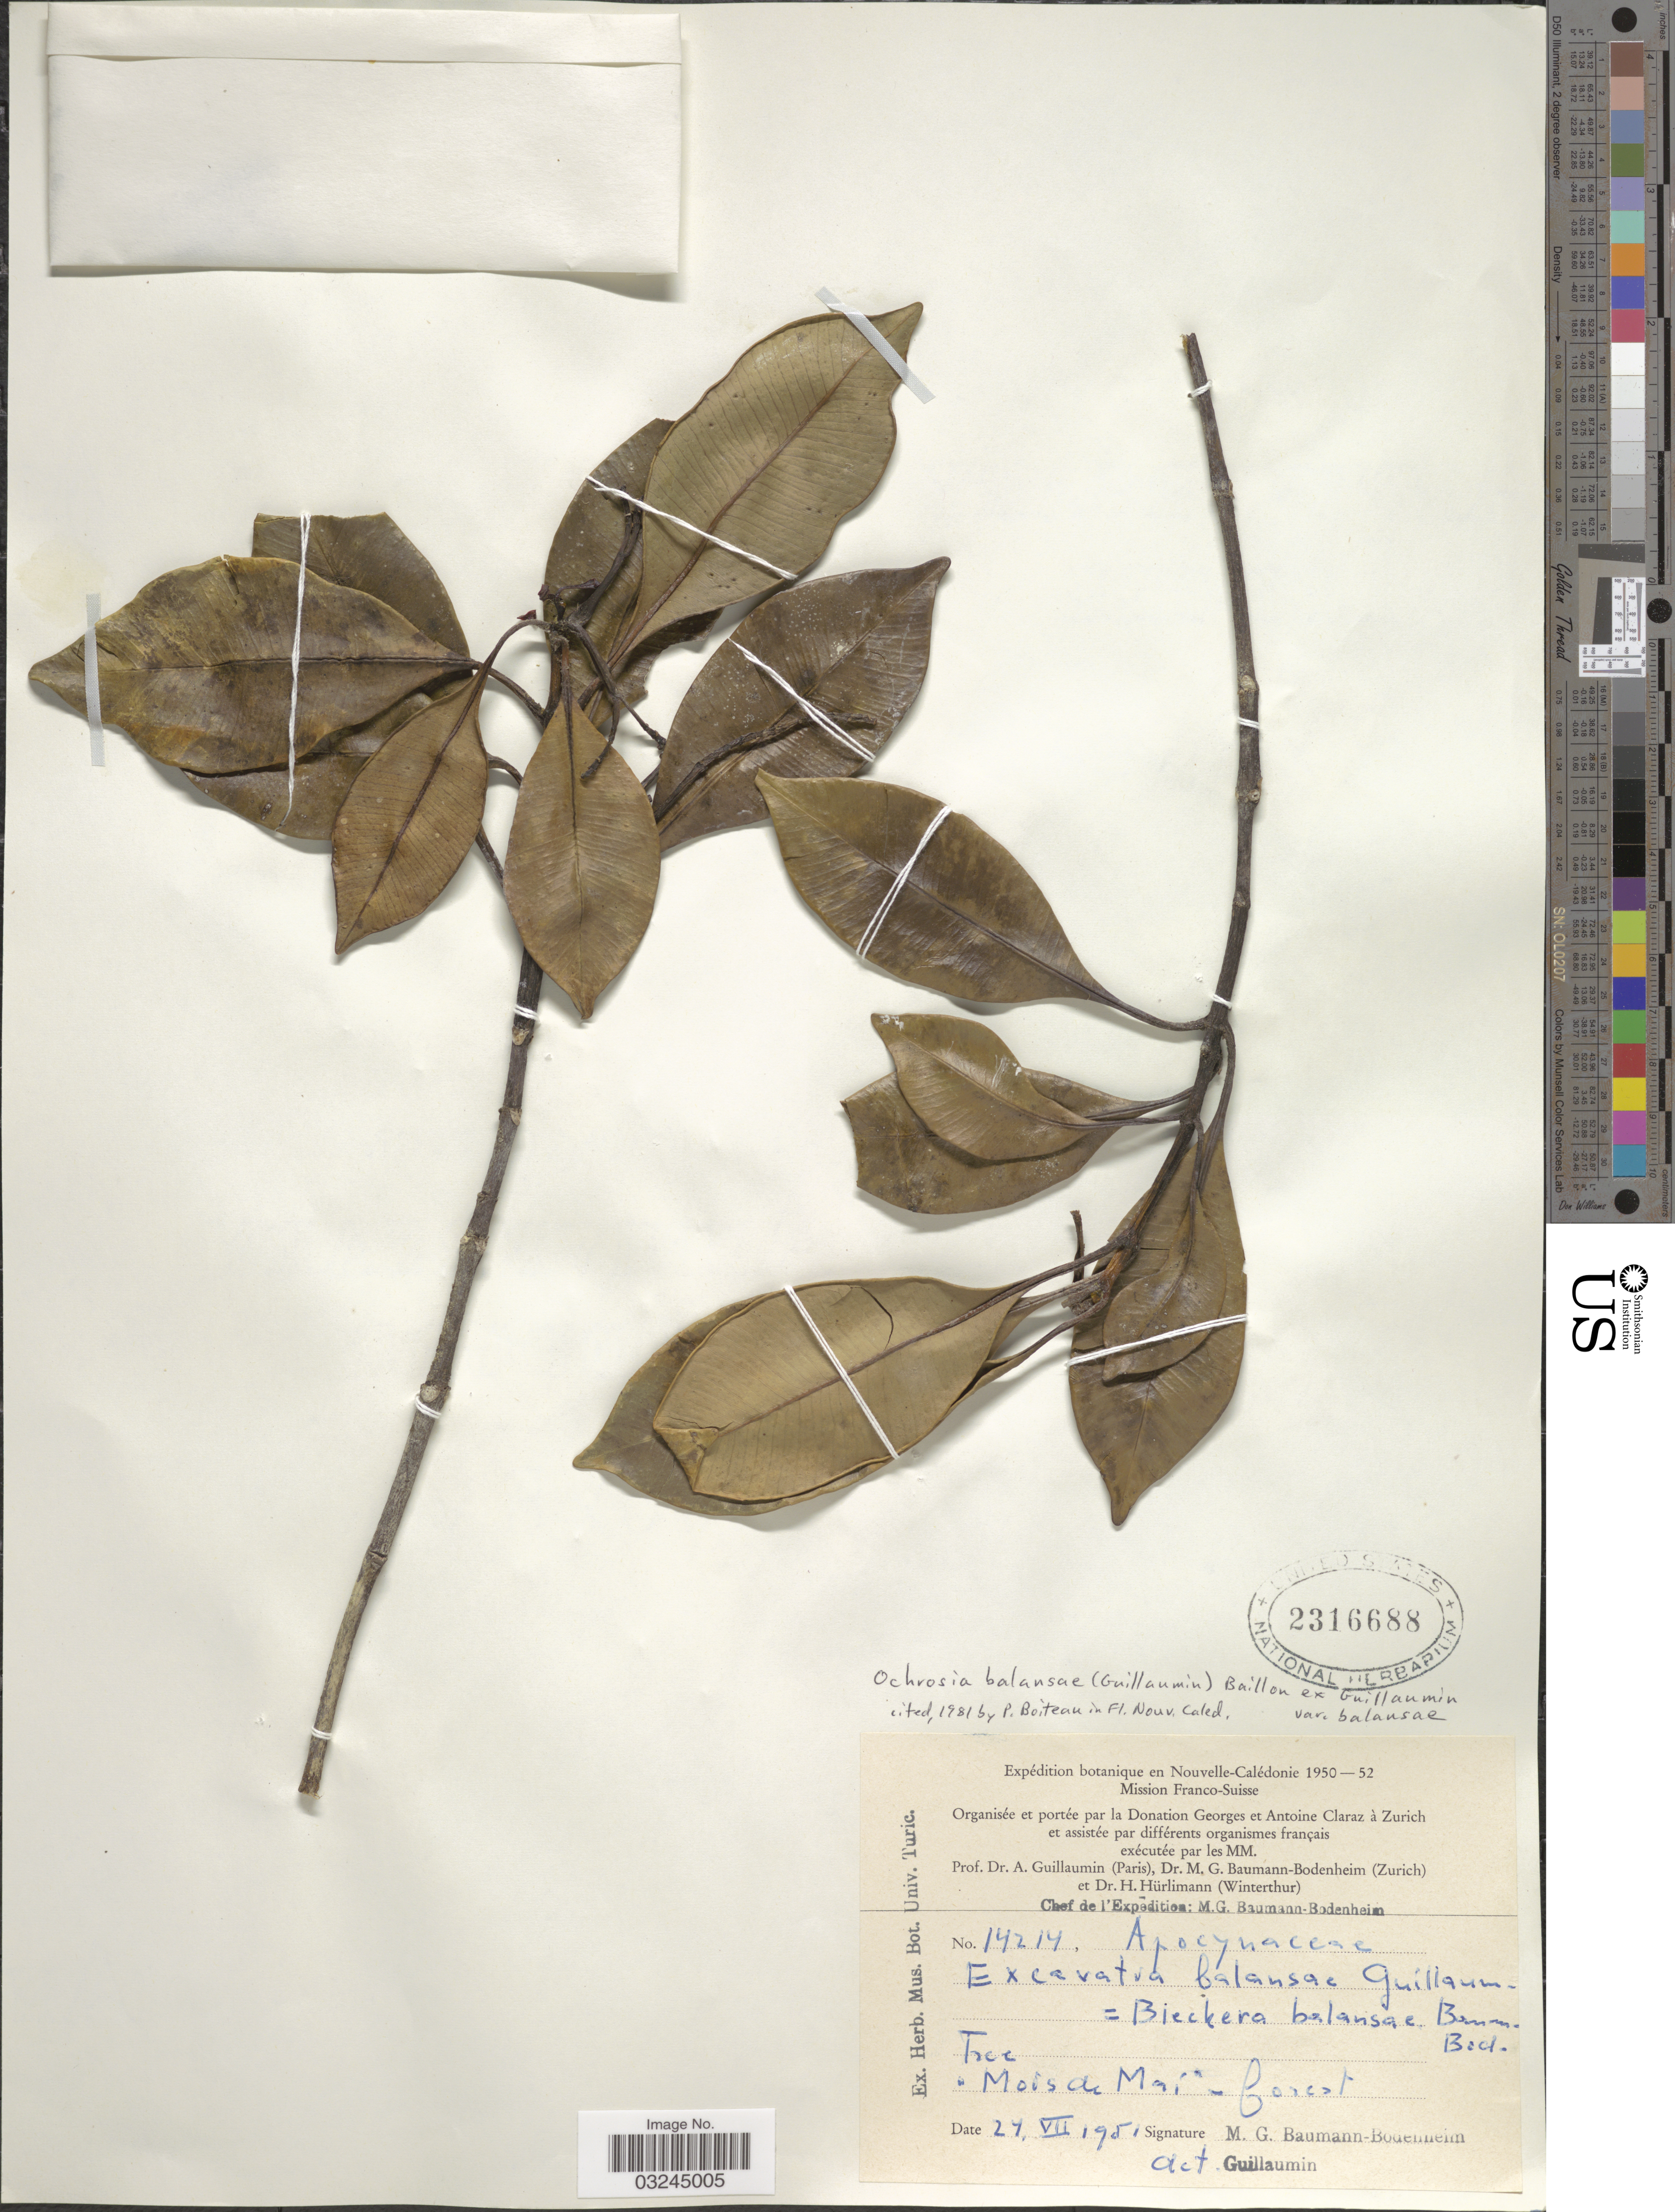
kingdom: Plantae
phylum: Tracheophyta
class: Magnoliopsida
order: Gentianales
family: Apocynaceae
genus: Ochrosia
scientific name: Ochrosia balansae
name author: Baill. ex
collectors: M. G. Baumann-Bodenheim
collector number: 14214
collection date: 1951-07-24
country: New Caledonia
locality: Mois de Mai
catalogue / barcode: US 2316688